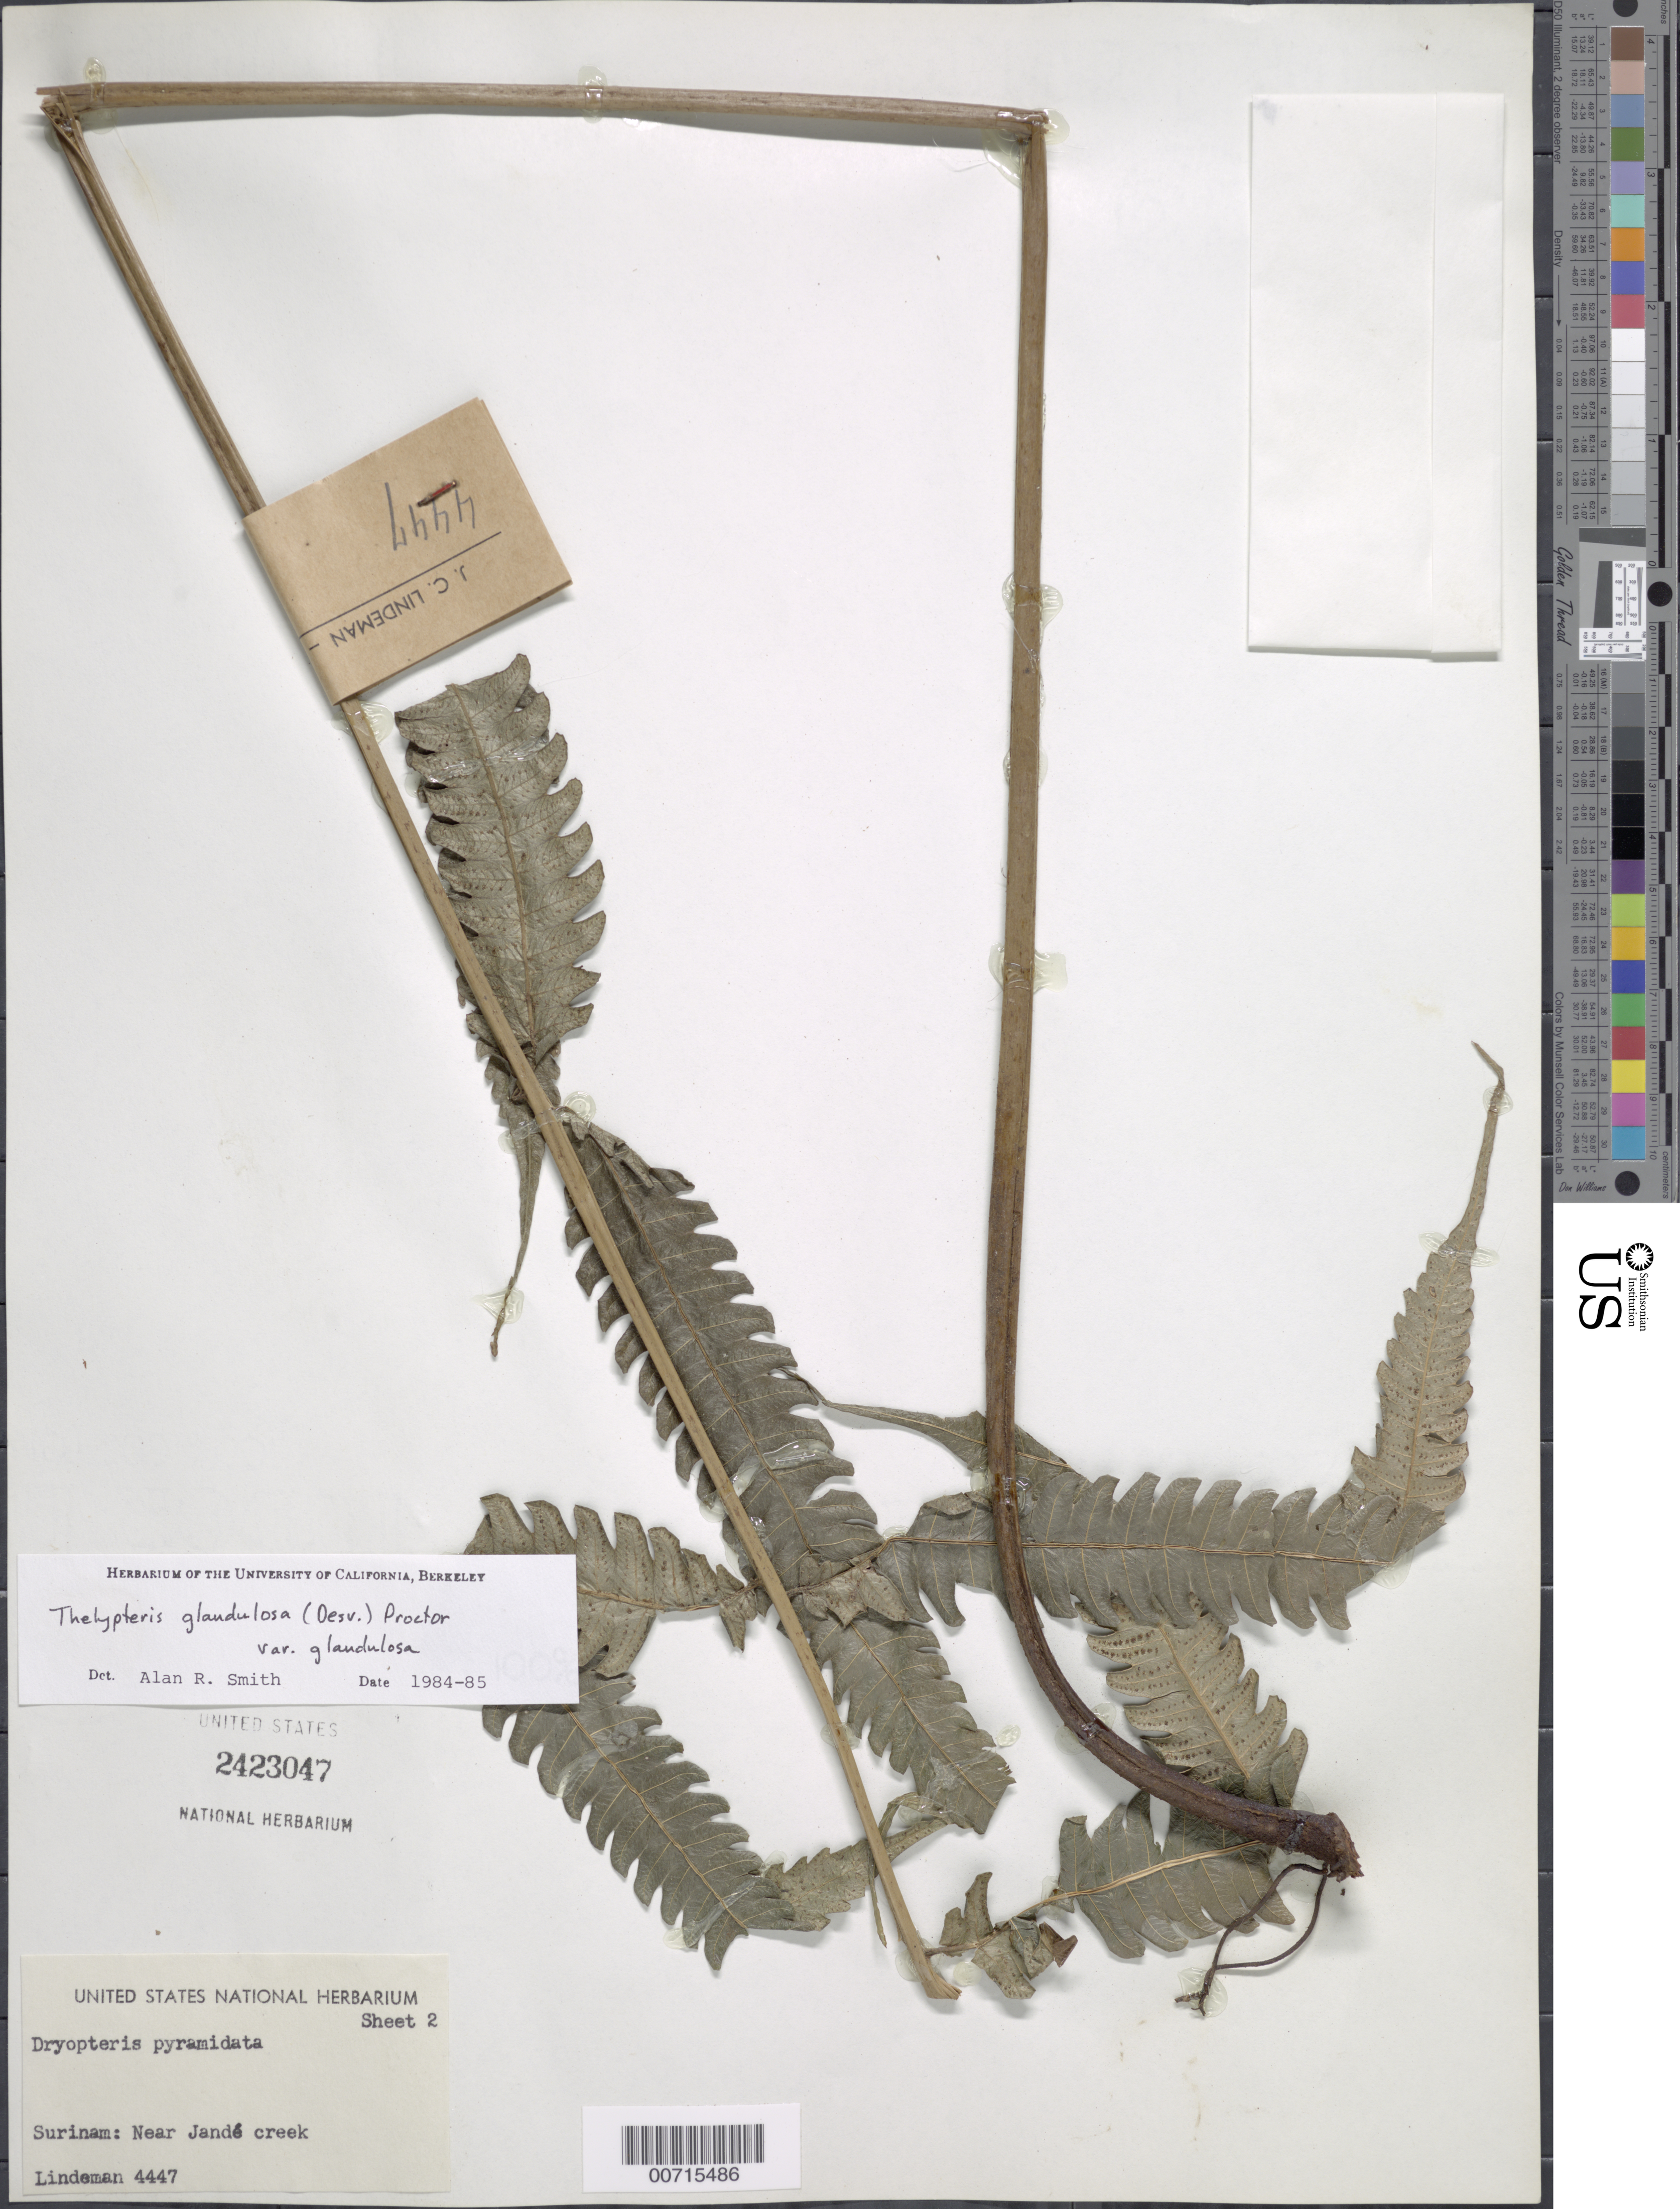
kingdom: Plantae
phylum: Tracheophyta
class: Polypodiopsida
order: Polypodiales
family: Thelypteridaceae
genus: Steiropteris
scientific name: Steiropteris glandulosa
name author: (Hook. f.) Pic. Serm.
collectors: -. Lindeman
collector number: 4447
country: Suriname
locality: Near Jandé Creek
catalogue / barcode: US 2423047